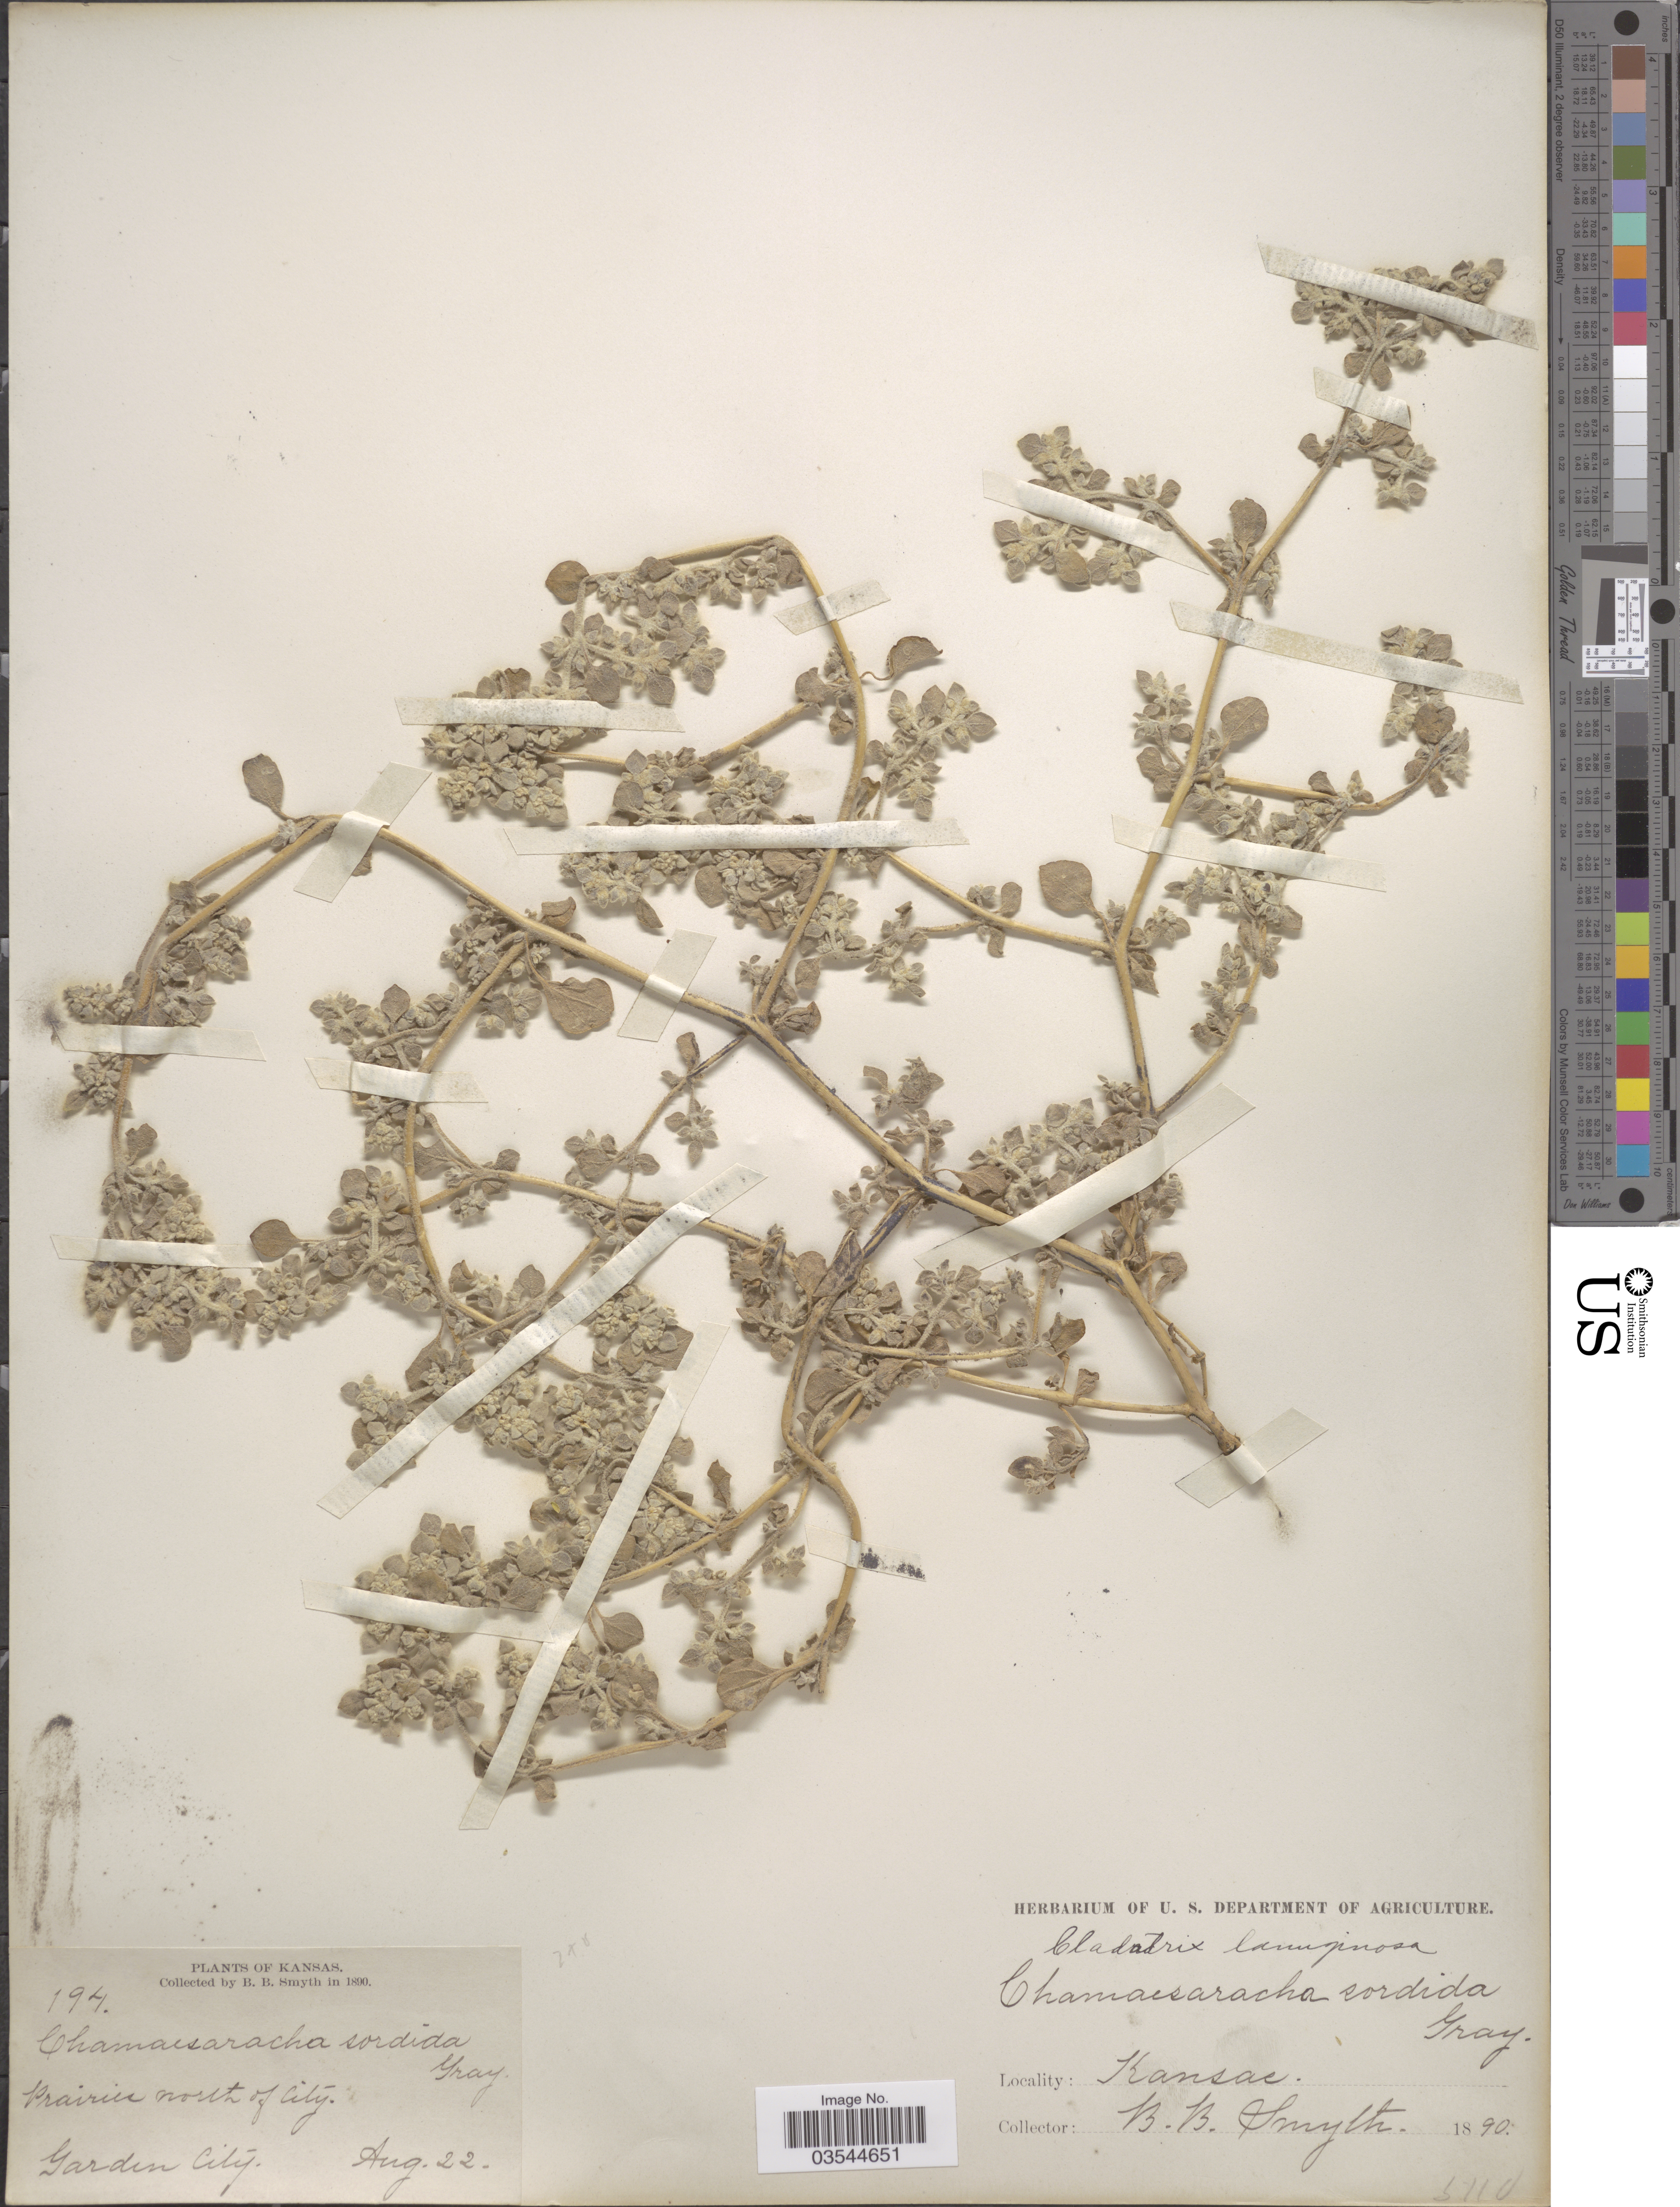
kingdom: Plantae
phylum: Tracheophyta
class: Magnoliopsida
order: Caryophyllales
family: Amaranthaceae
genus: Tidestromia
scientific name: Tidestromia lanuginosa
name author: (Nutt.) Standl.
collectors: B. Smyth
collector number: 194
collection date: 1890-08-22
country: United States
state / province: Kansas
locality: Prairie north of city. Garden City.